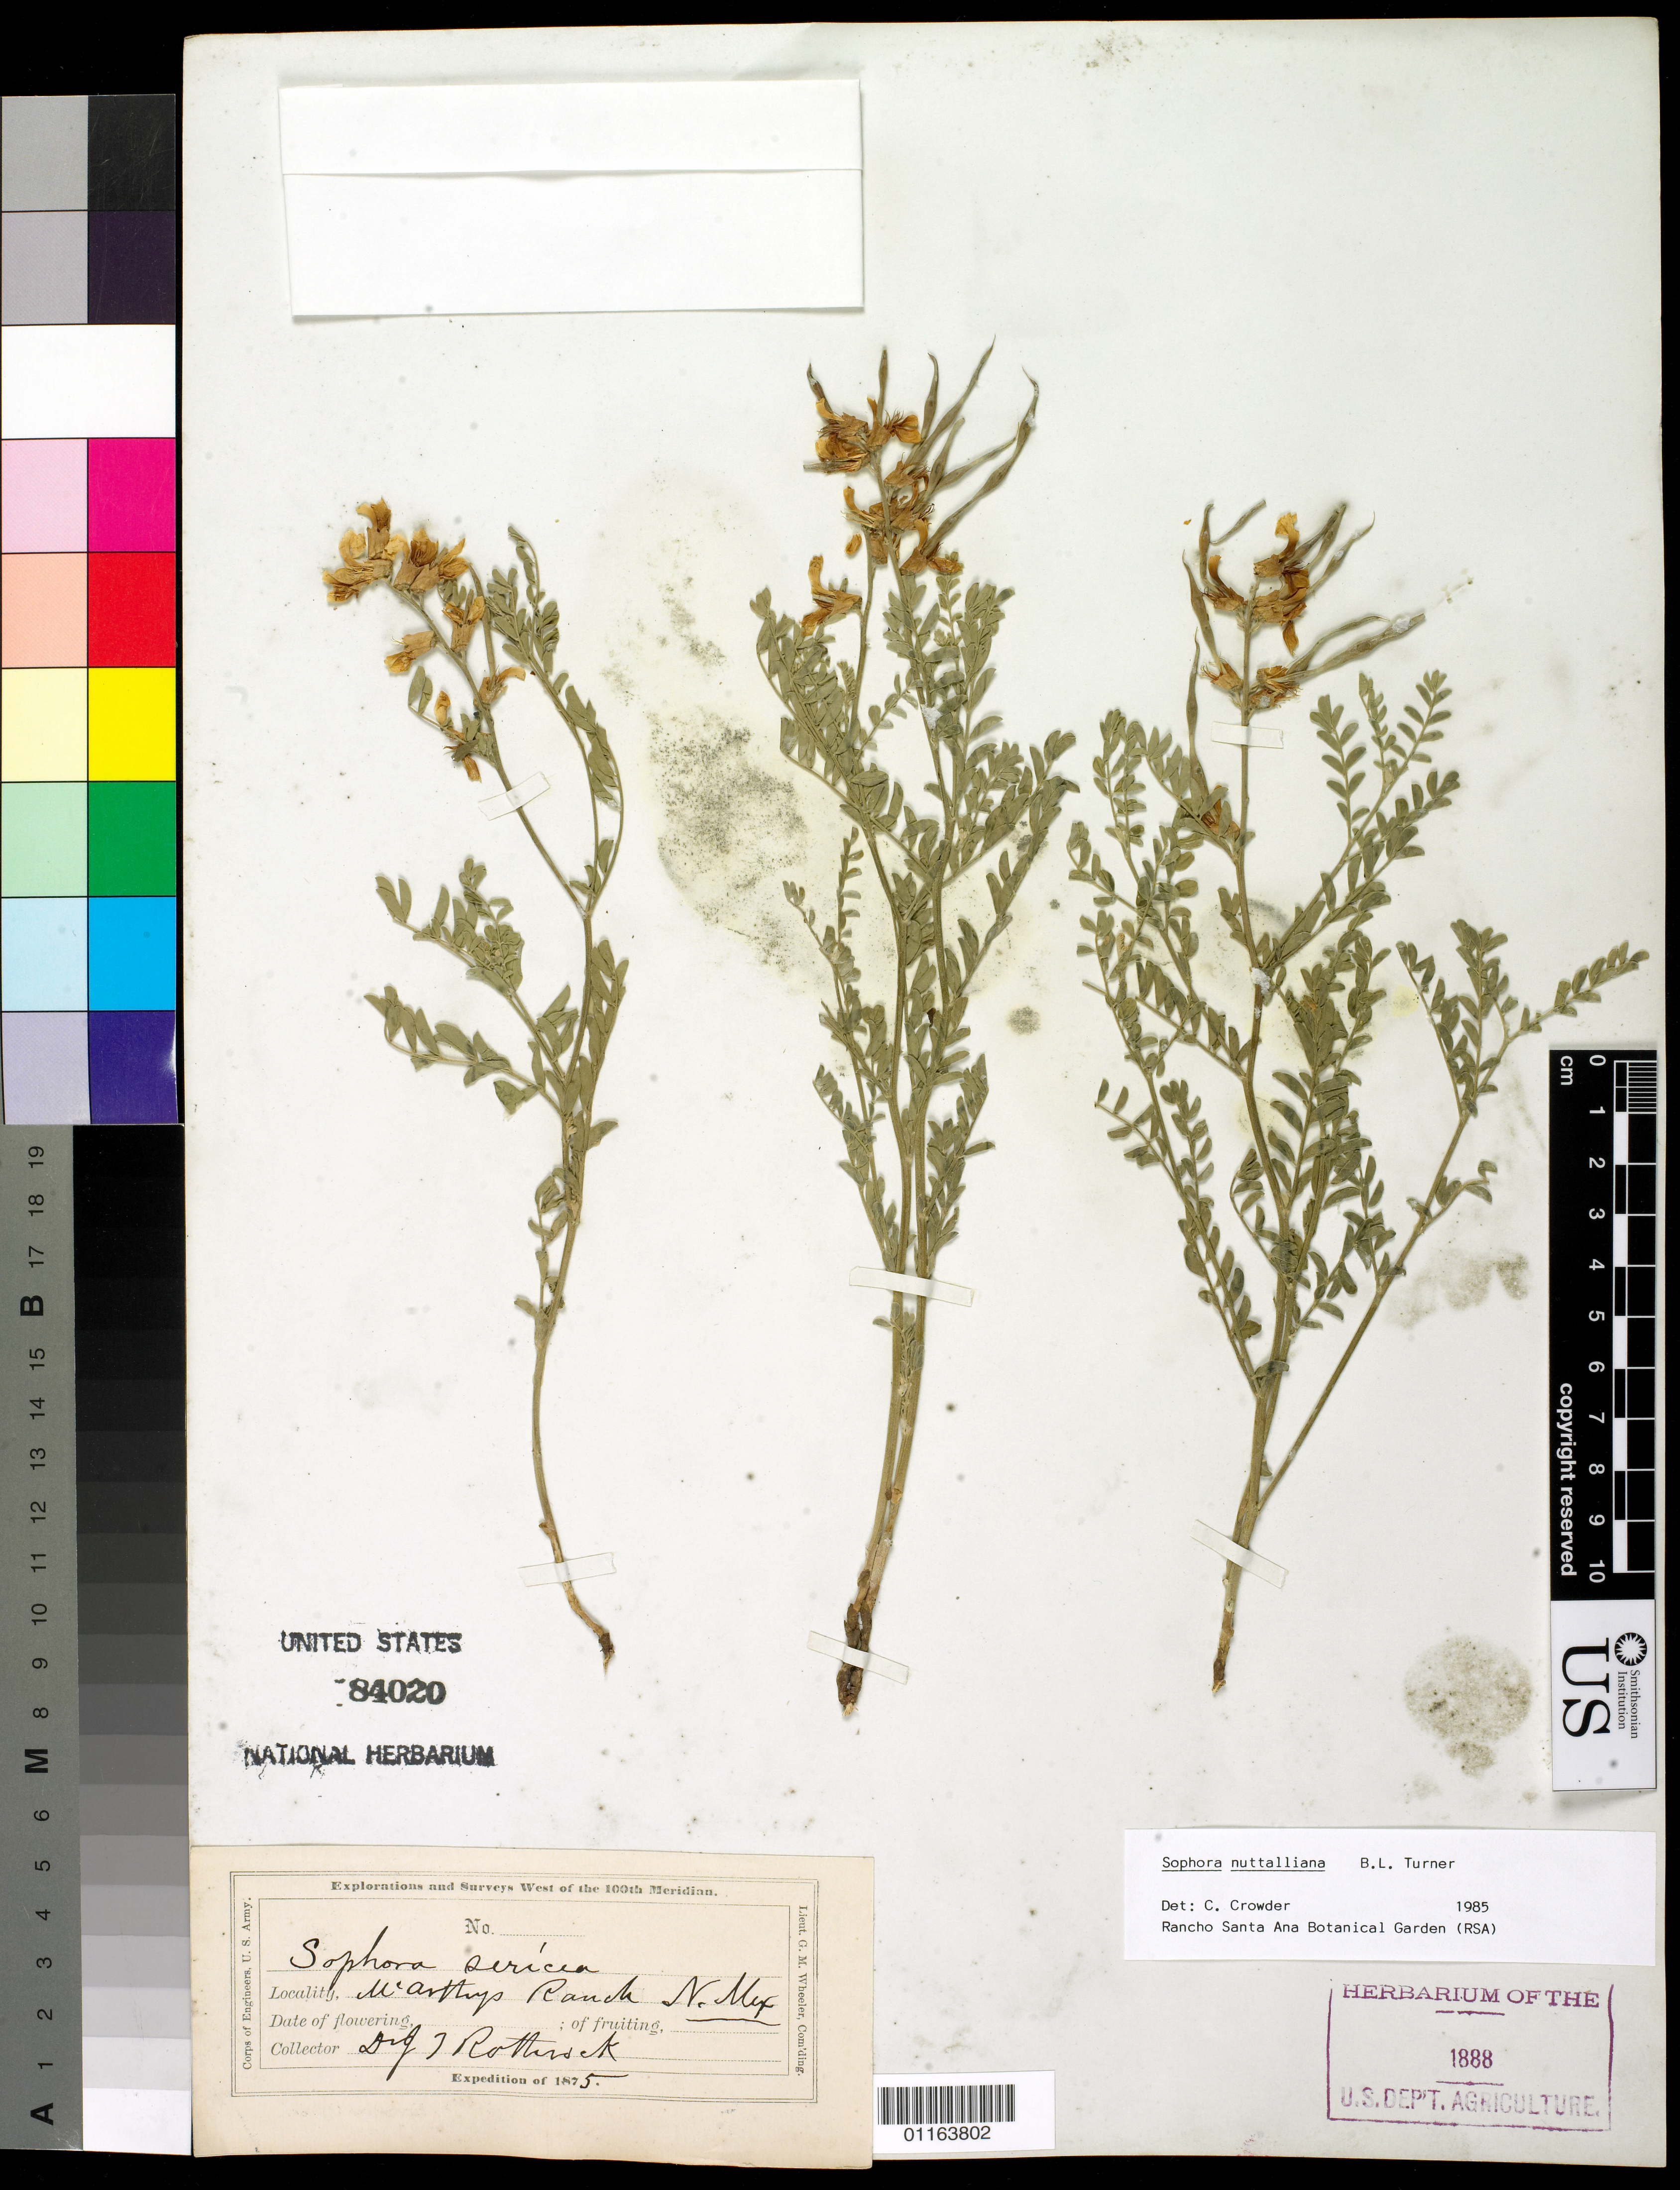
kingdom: Plantae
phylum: Tracheophyta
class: Magnoliopsida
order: Fabales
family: Fabaceae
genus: Sophora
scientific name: Sophora nuttalliana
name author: B.L. Turner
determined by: Crowder, C.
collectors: J. T. Rothrock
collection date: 1875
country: United States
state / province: New Mexico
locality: McCarthy Ranch.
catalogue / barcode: US 84020